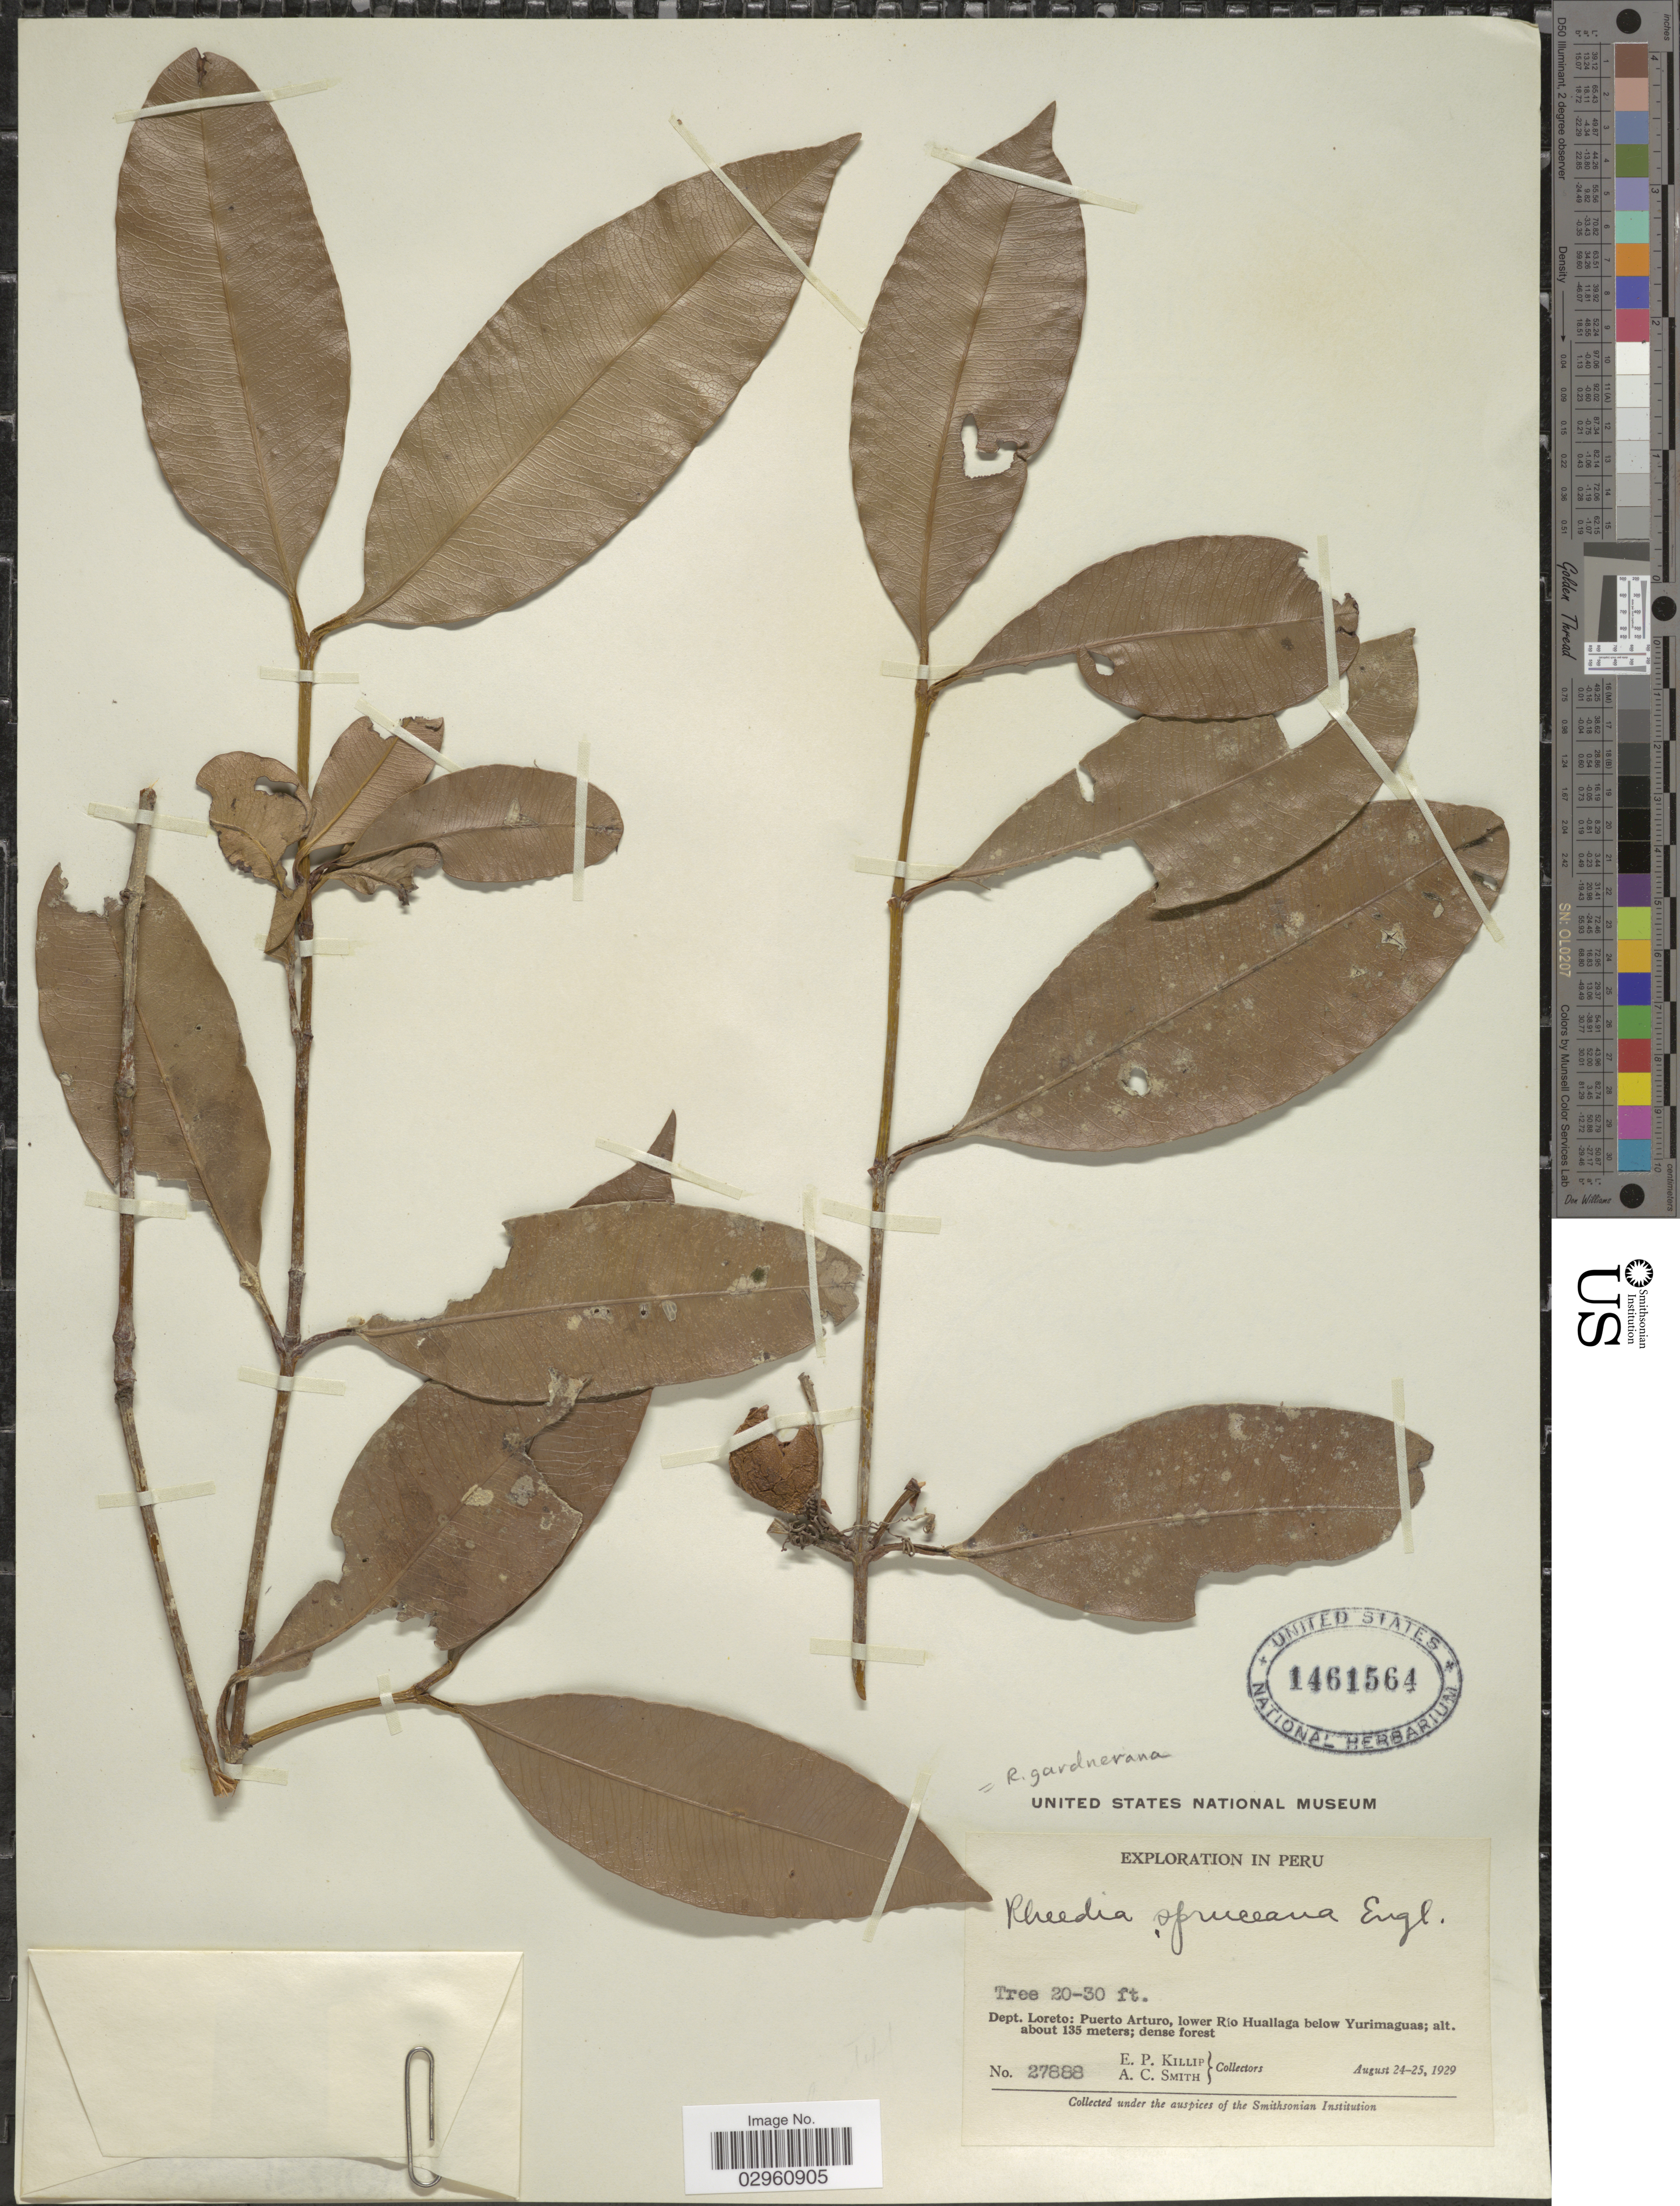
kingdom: Plantae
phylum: Tracheophyta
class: Magnoliopsida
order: Malpighiales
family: Clusiaceae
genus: Garcinia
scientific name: Garcinia gardneriana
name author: (Planch. & Triana) Zappi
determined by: Strong, Mark T., (BOT), Smithsonian Institution - National Museum of Natural History (UNITED STATES)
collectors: E. P. Killip & A. C. Smith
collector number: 27888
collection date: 1929-08-24/1929-08-25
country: Peru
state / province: Loreto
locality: Dept. Loreto: Puerto Arturo, lower Río Huallaga below Yurimaguas.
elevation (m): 135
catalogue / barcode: US 1461564